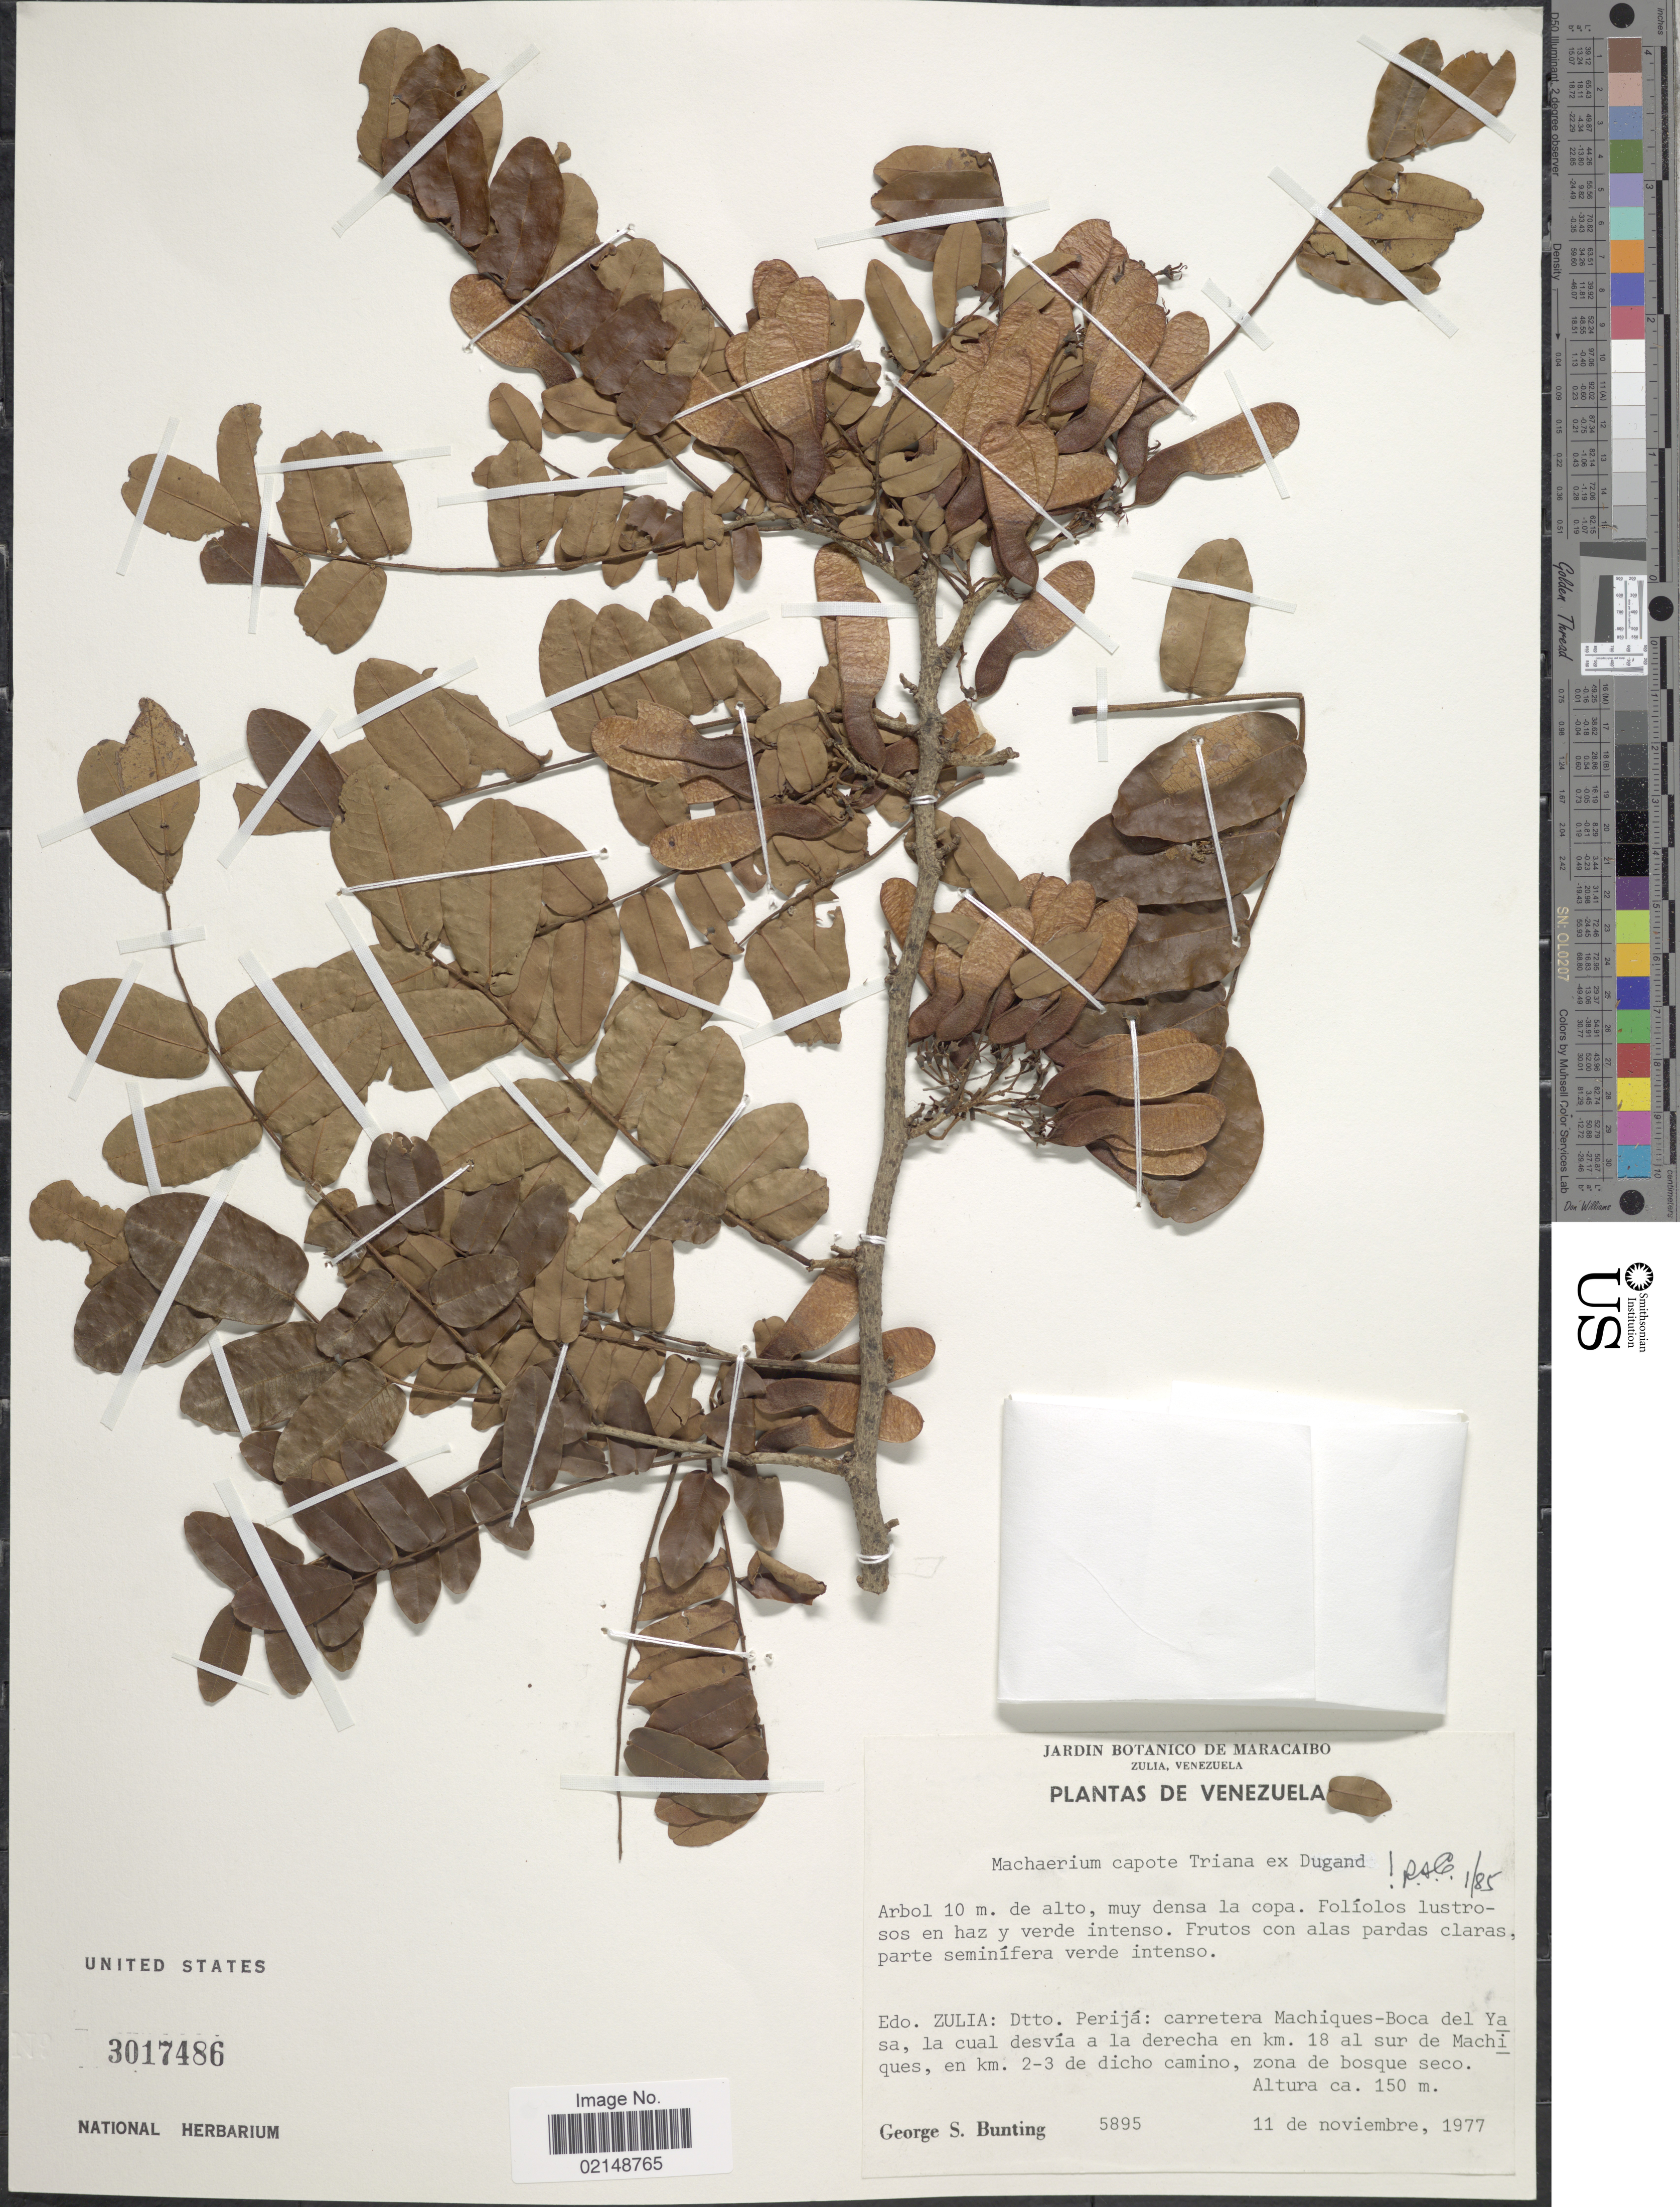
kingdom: Plantae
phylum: Tracheophyta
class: Magnoliopsida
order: Fabales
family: Fabaceae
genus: Machaerium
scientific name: Machaerium capote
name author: Triana ex Dugand G.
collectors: G. S. Bunting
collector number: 5895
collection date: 1977-11-11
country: Venezuela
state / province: Zulia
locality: Dtto. Perija, carretera Machiques-Boca del Yasa, en km 18 al sur de Machiques, en km 2-3 de dicho camino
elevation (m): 150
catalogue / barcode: US 3017486